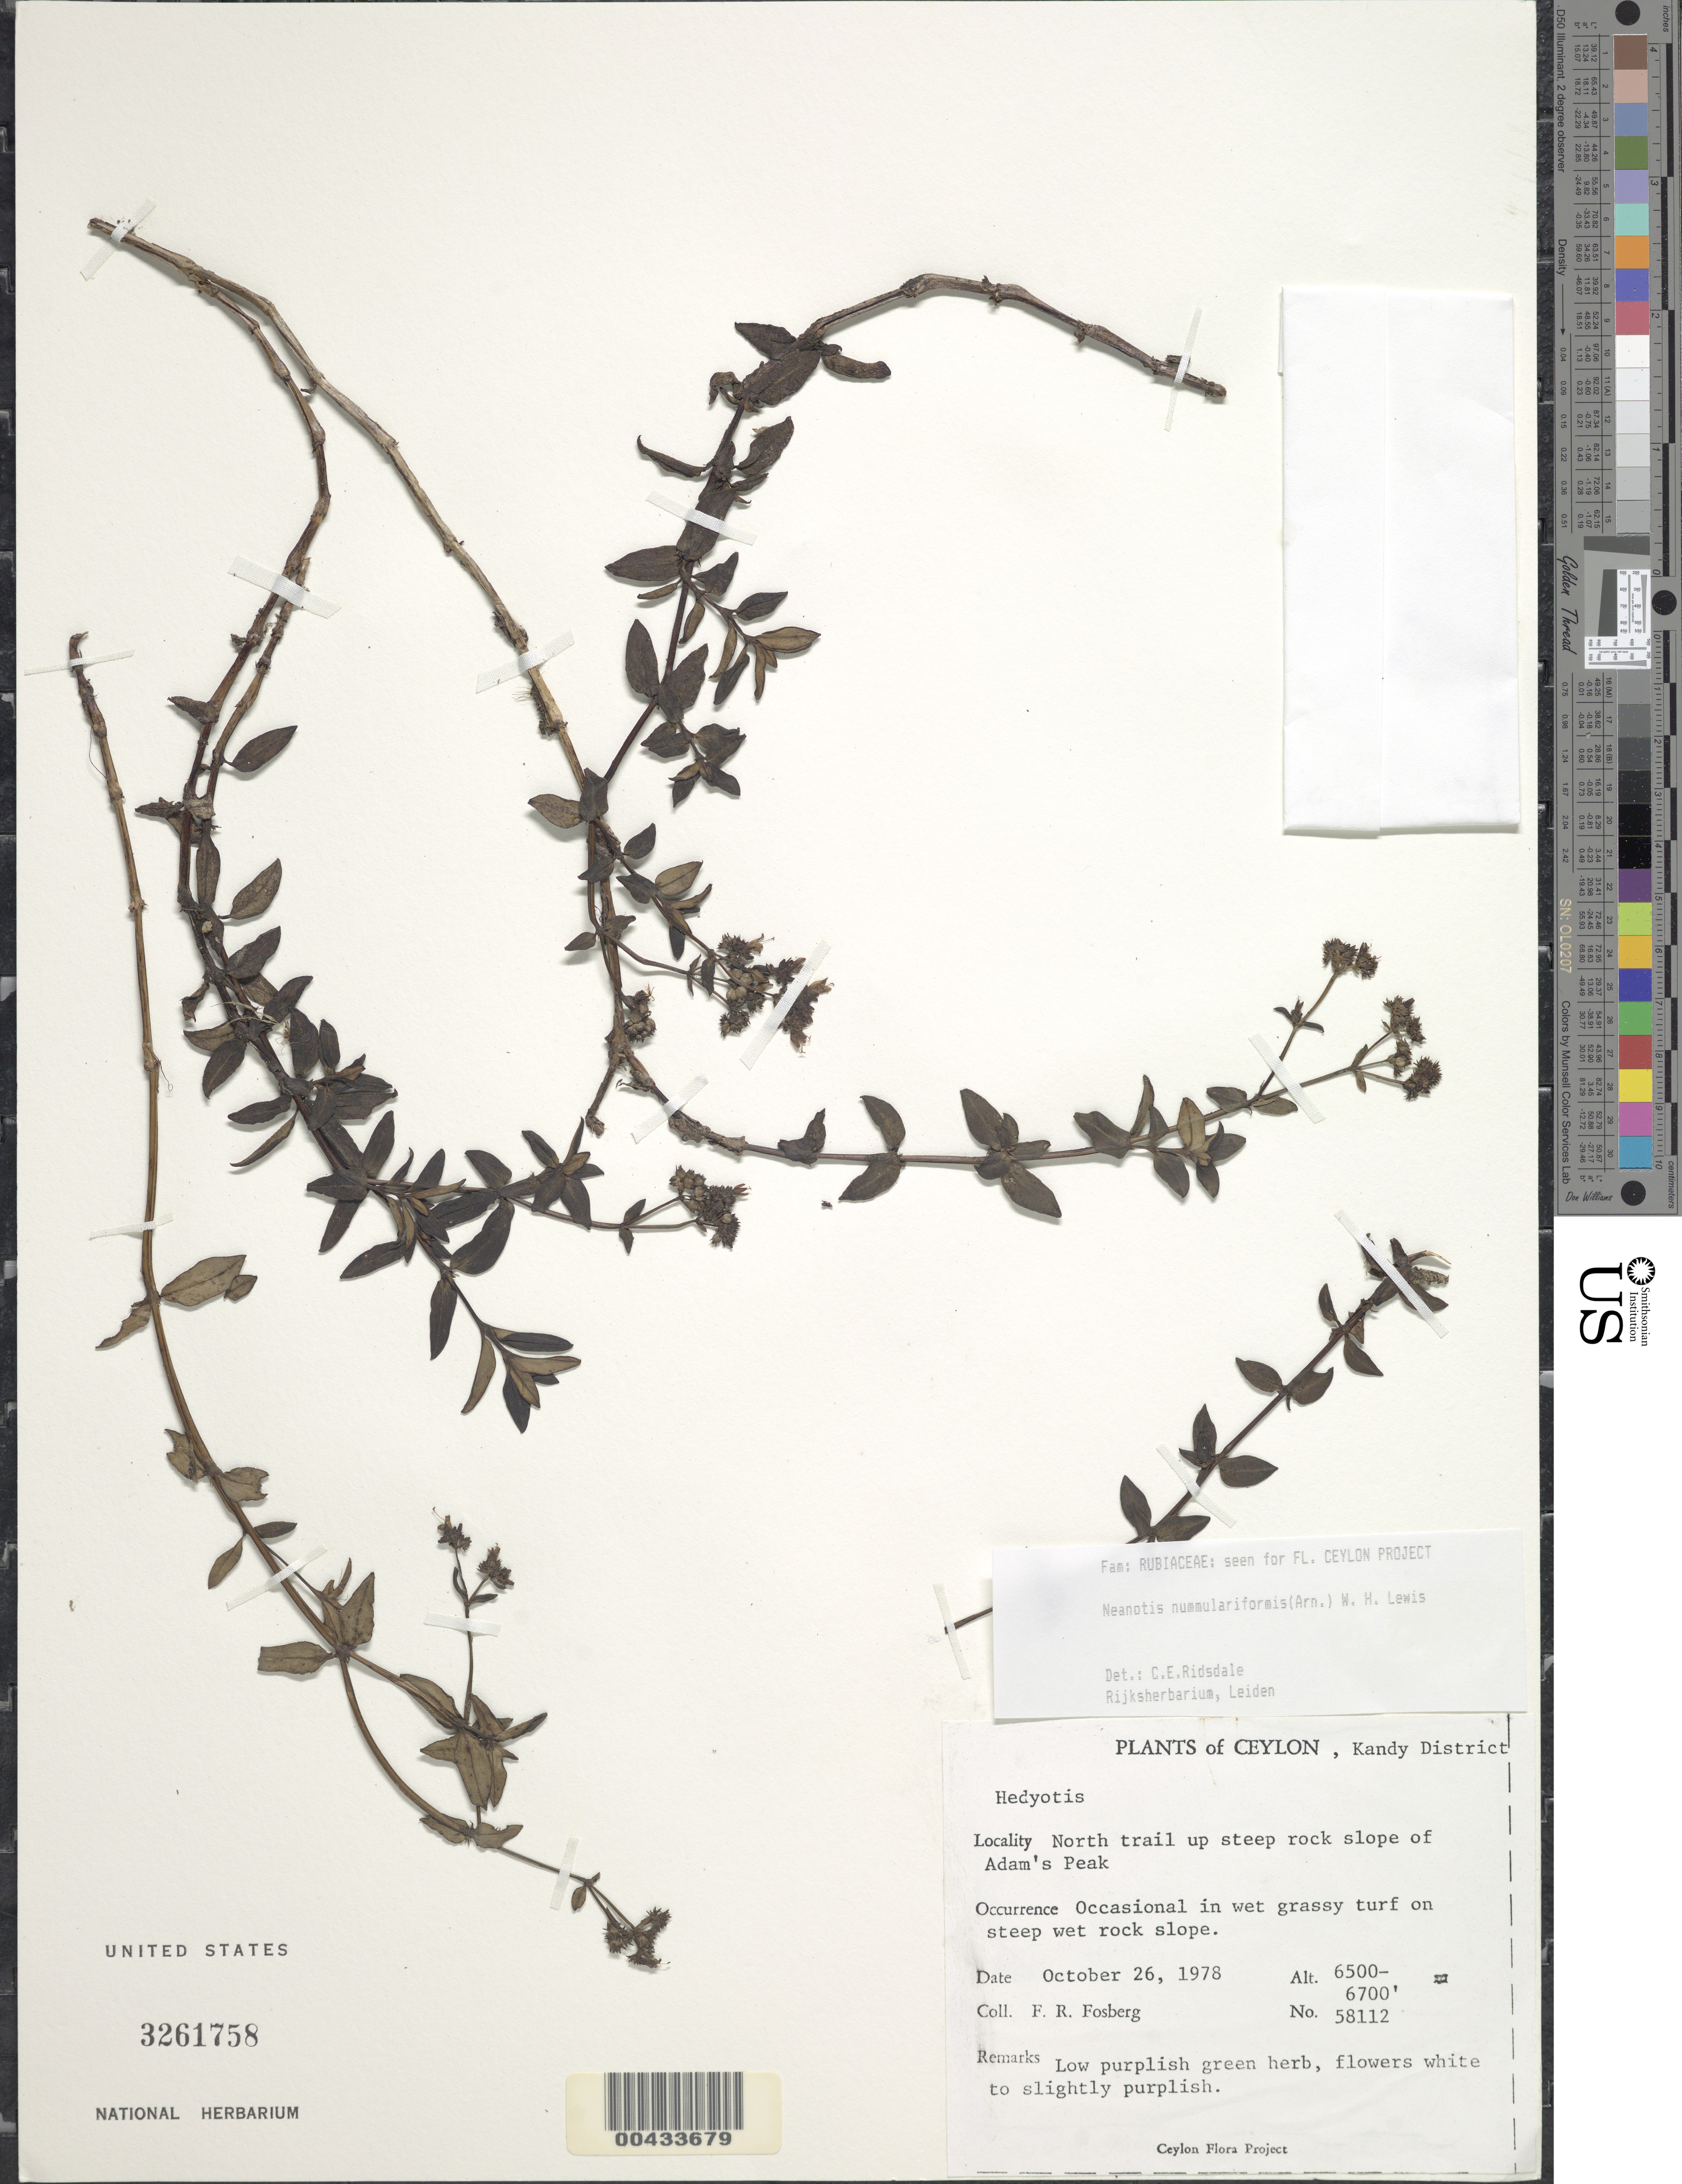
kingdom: Plantae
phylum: Tracheophyta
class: Magnoliopsida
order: Gentianales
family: Rubiaceae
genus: Neanotis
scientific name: Neanotis nummulariformis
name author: (Arn.) W.H. Lewis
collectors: F. R. Fosberg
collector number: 58112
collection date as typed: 26 Oct 1978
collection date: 1978-10-26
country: Sri Lanka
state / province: Central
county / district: Kandy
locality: on trail up Adam's Peak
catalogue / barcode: US 3261758